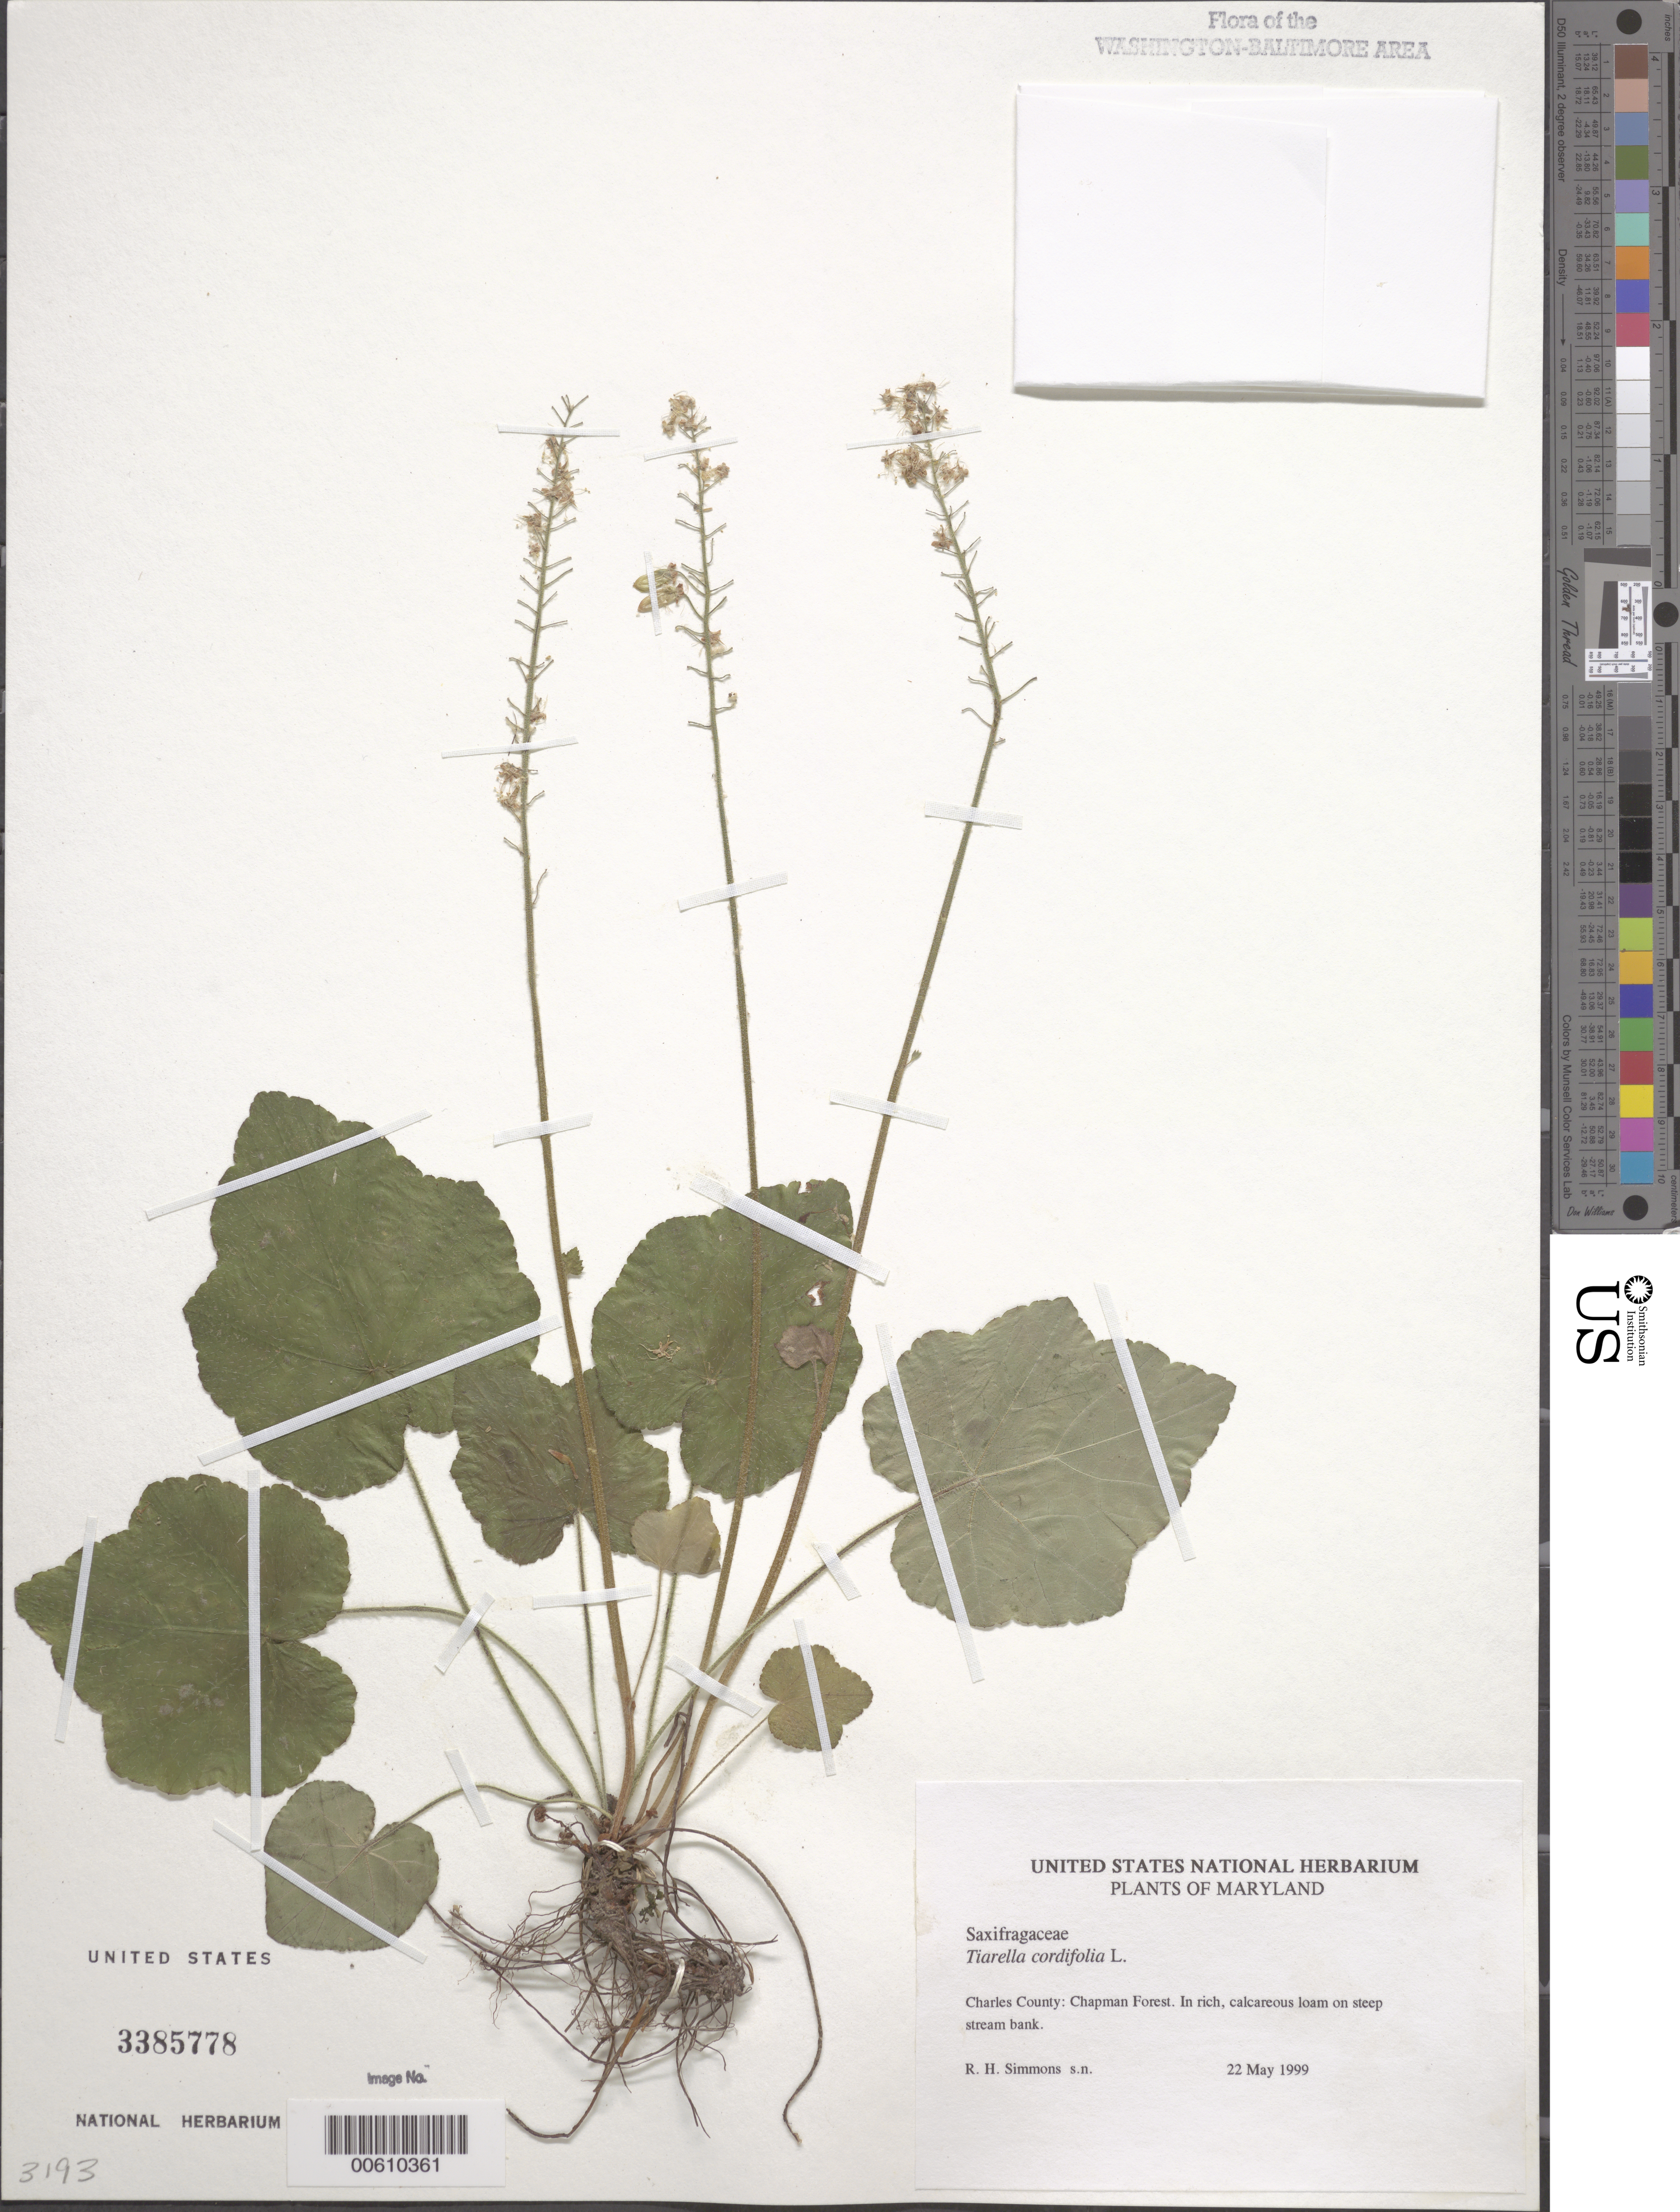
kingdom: Plantae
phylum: Tracheophyta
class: Magnoliopsida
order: Saxifragales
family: Saxifragaceae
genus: Tiarella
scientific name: Tiarella cordifolia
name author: L.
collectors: R. H. Simmons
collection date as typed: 22 May 1999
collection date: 1999-05-22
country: United States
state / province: Maryland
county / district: Charles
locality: Chapman Forest.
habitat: In rich, calcareous loam on steep stream bank.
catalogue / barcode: US 3385778